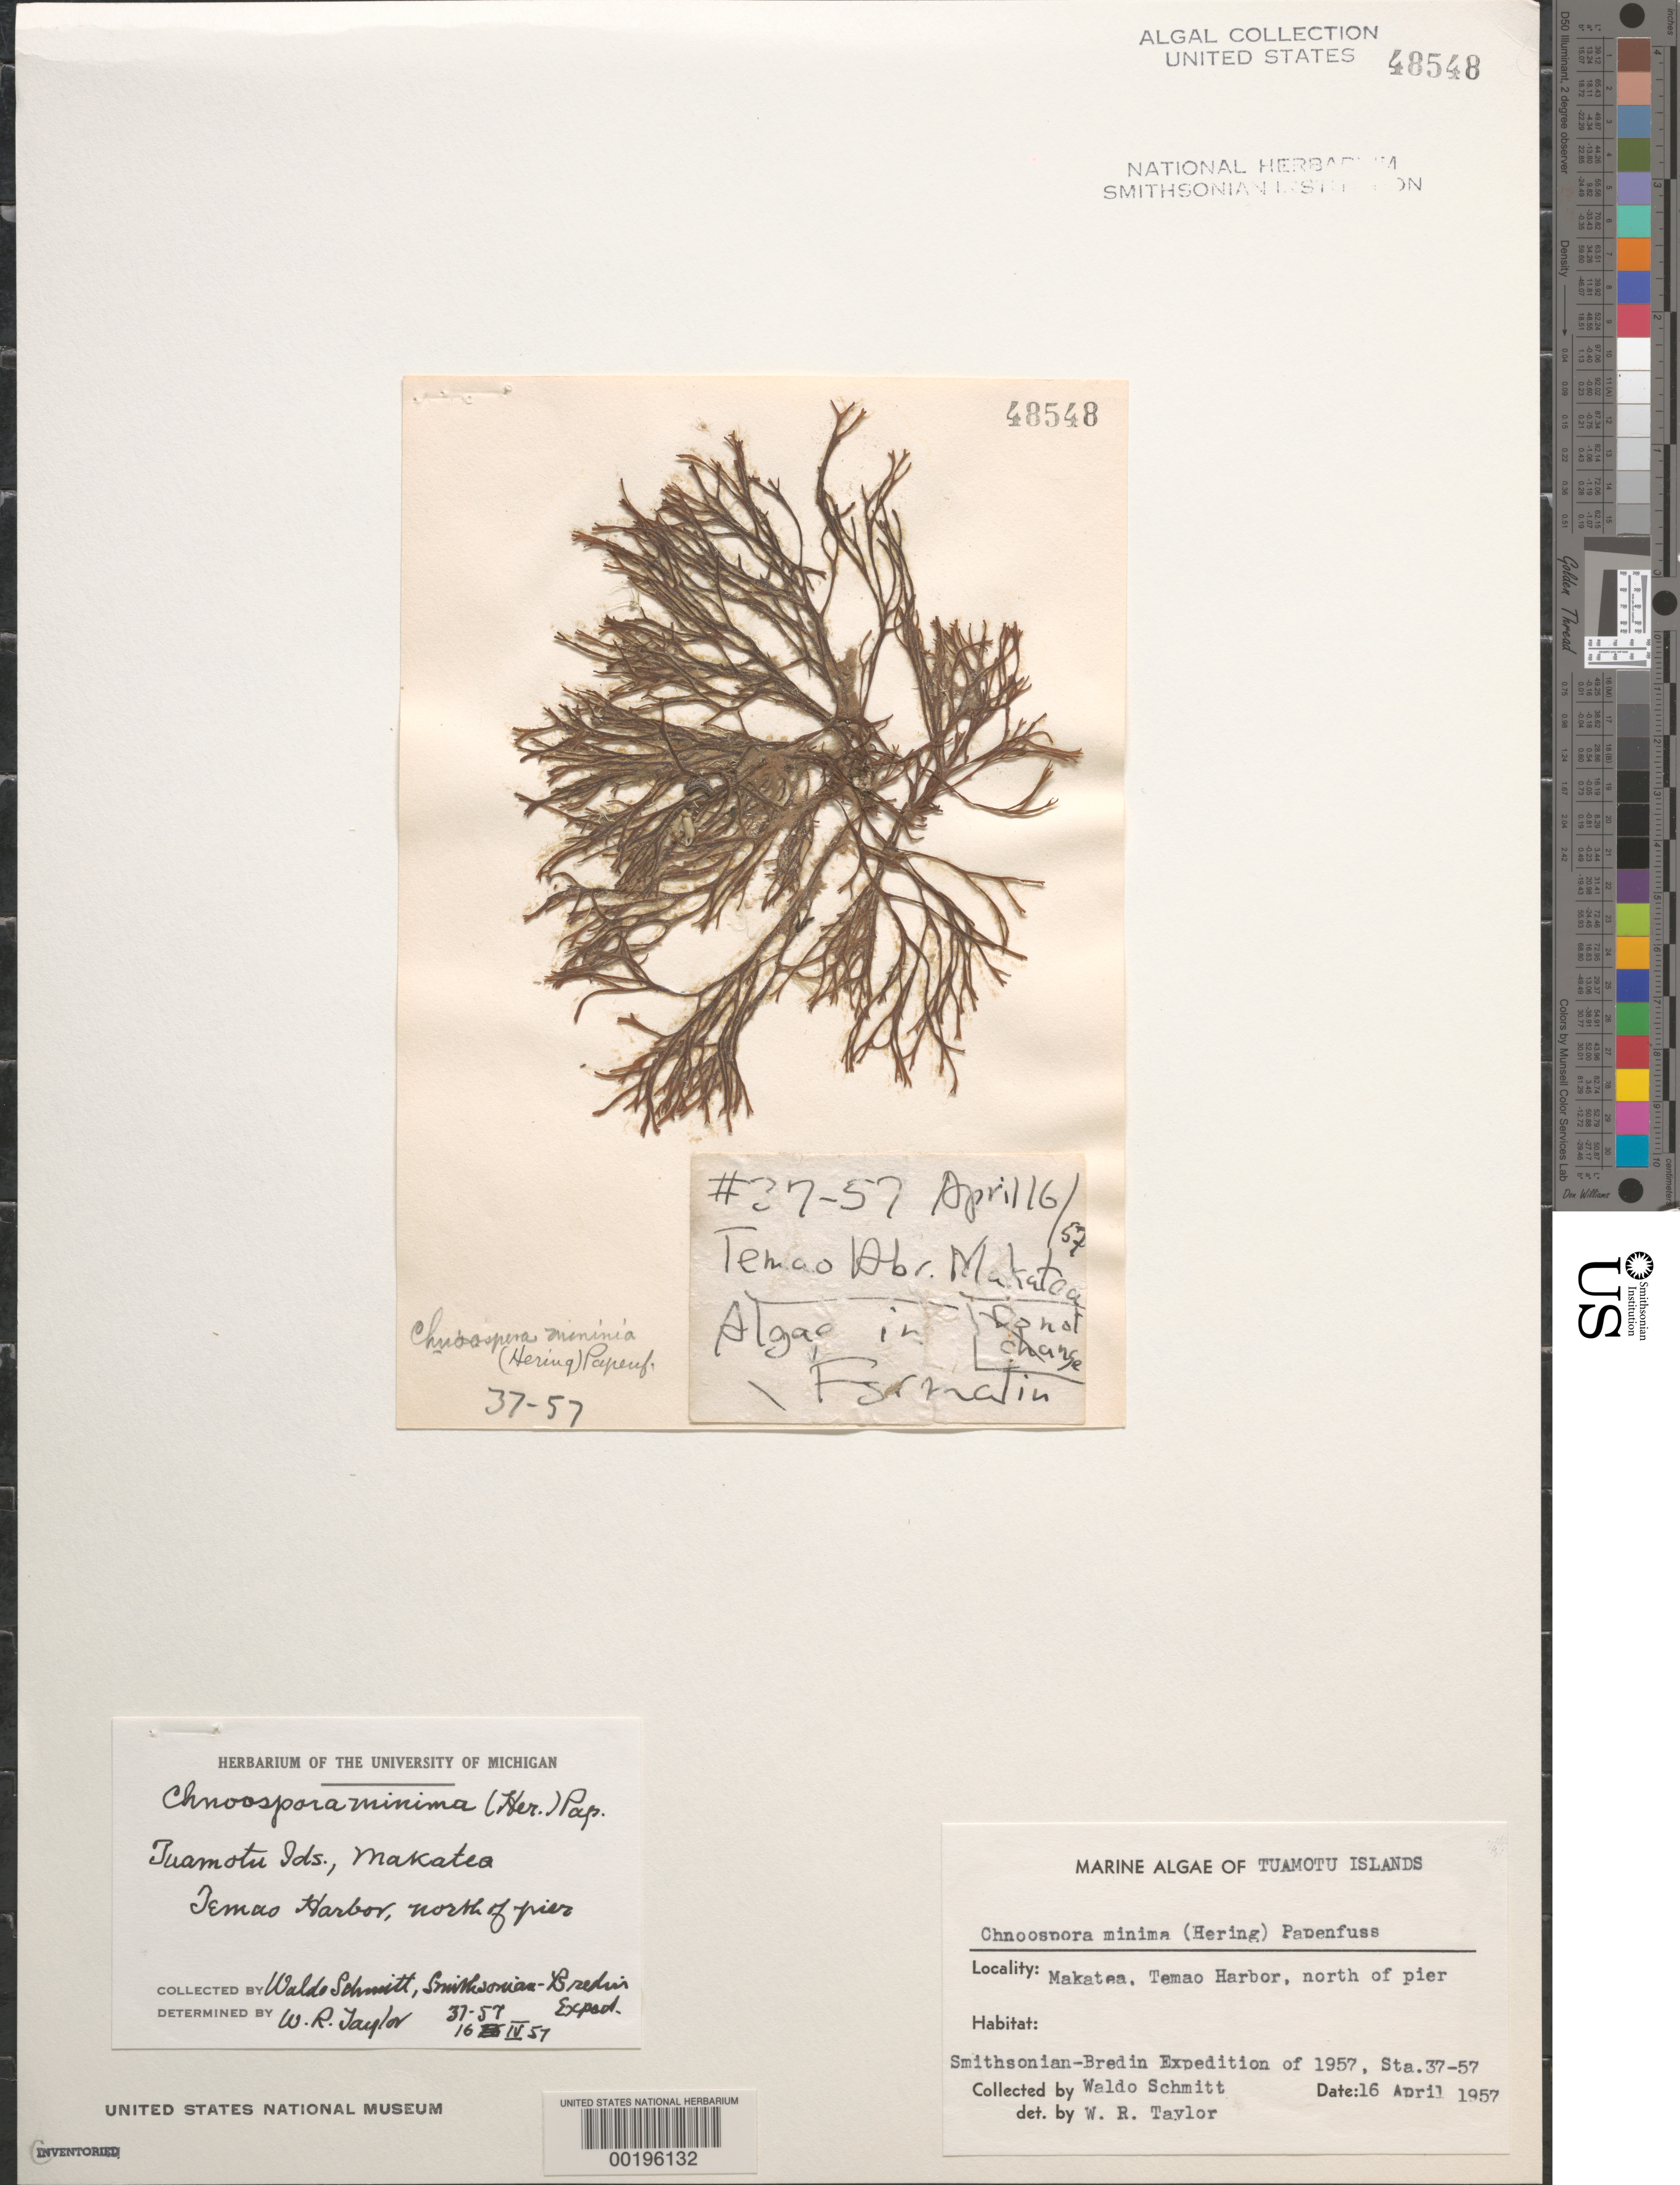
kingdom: Chromista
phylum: Ochrophyta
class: Phaeophyceae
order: Scytosiphonales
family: Scytosiphonaceae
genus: Chnoospora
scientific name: Chnoospora minima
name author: (Hering) Papenf.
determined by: Taylor, William R.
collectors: W. L. Schmitt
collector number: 37-57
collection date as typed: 16 Apr 1957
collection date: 1957-04-16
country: French Polynesia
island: Makatea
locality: Temas Harbor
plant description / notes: Smithsonian-Bredin Expedition, 1957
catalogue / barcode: US 48548